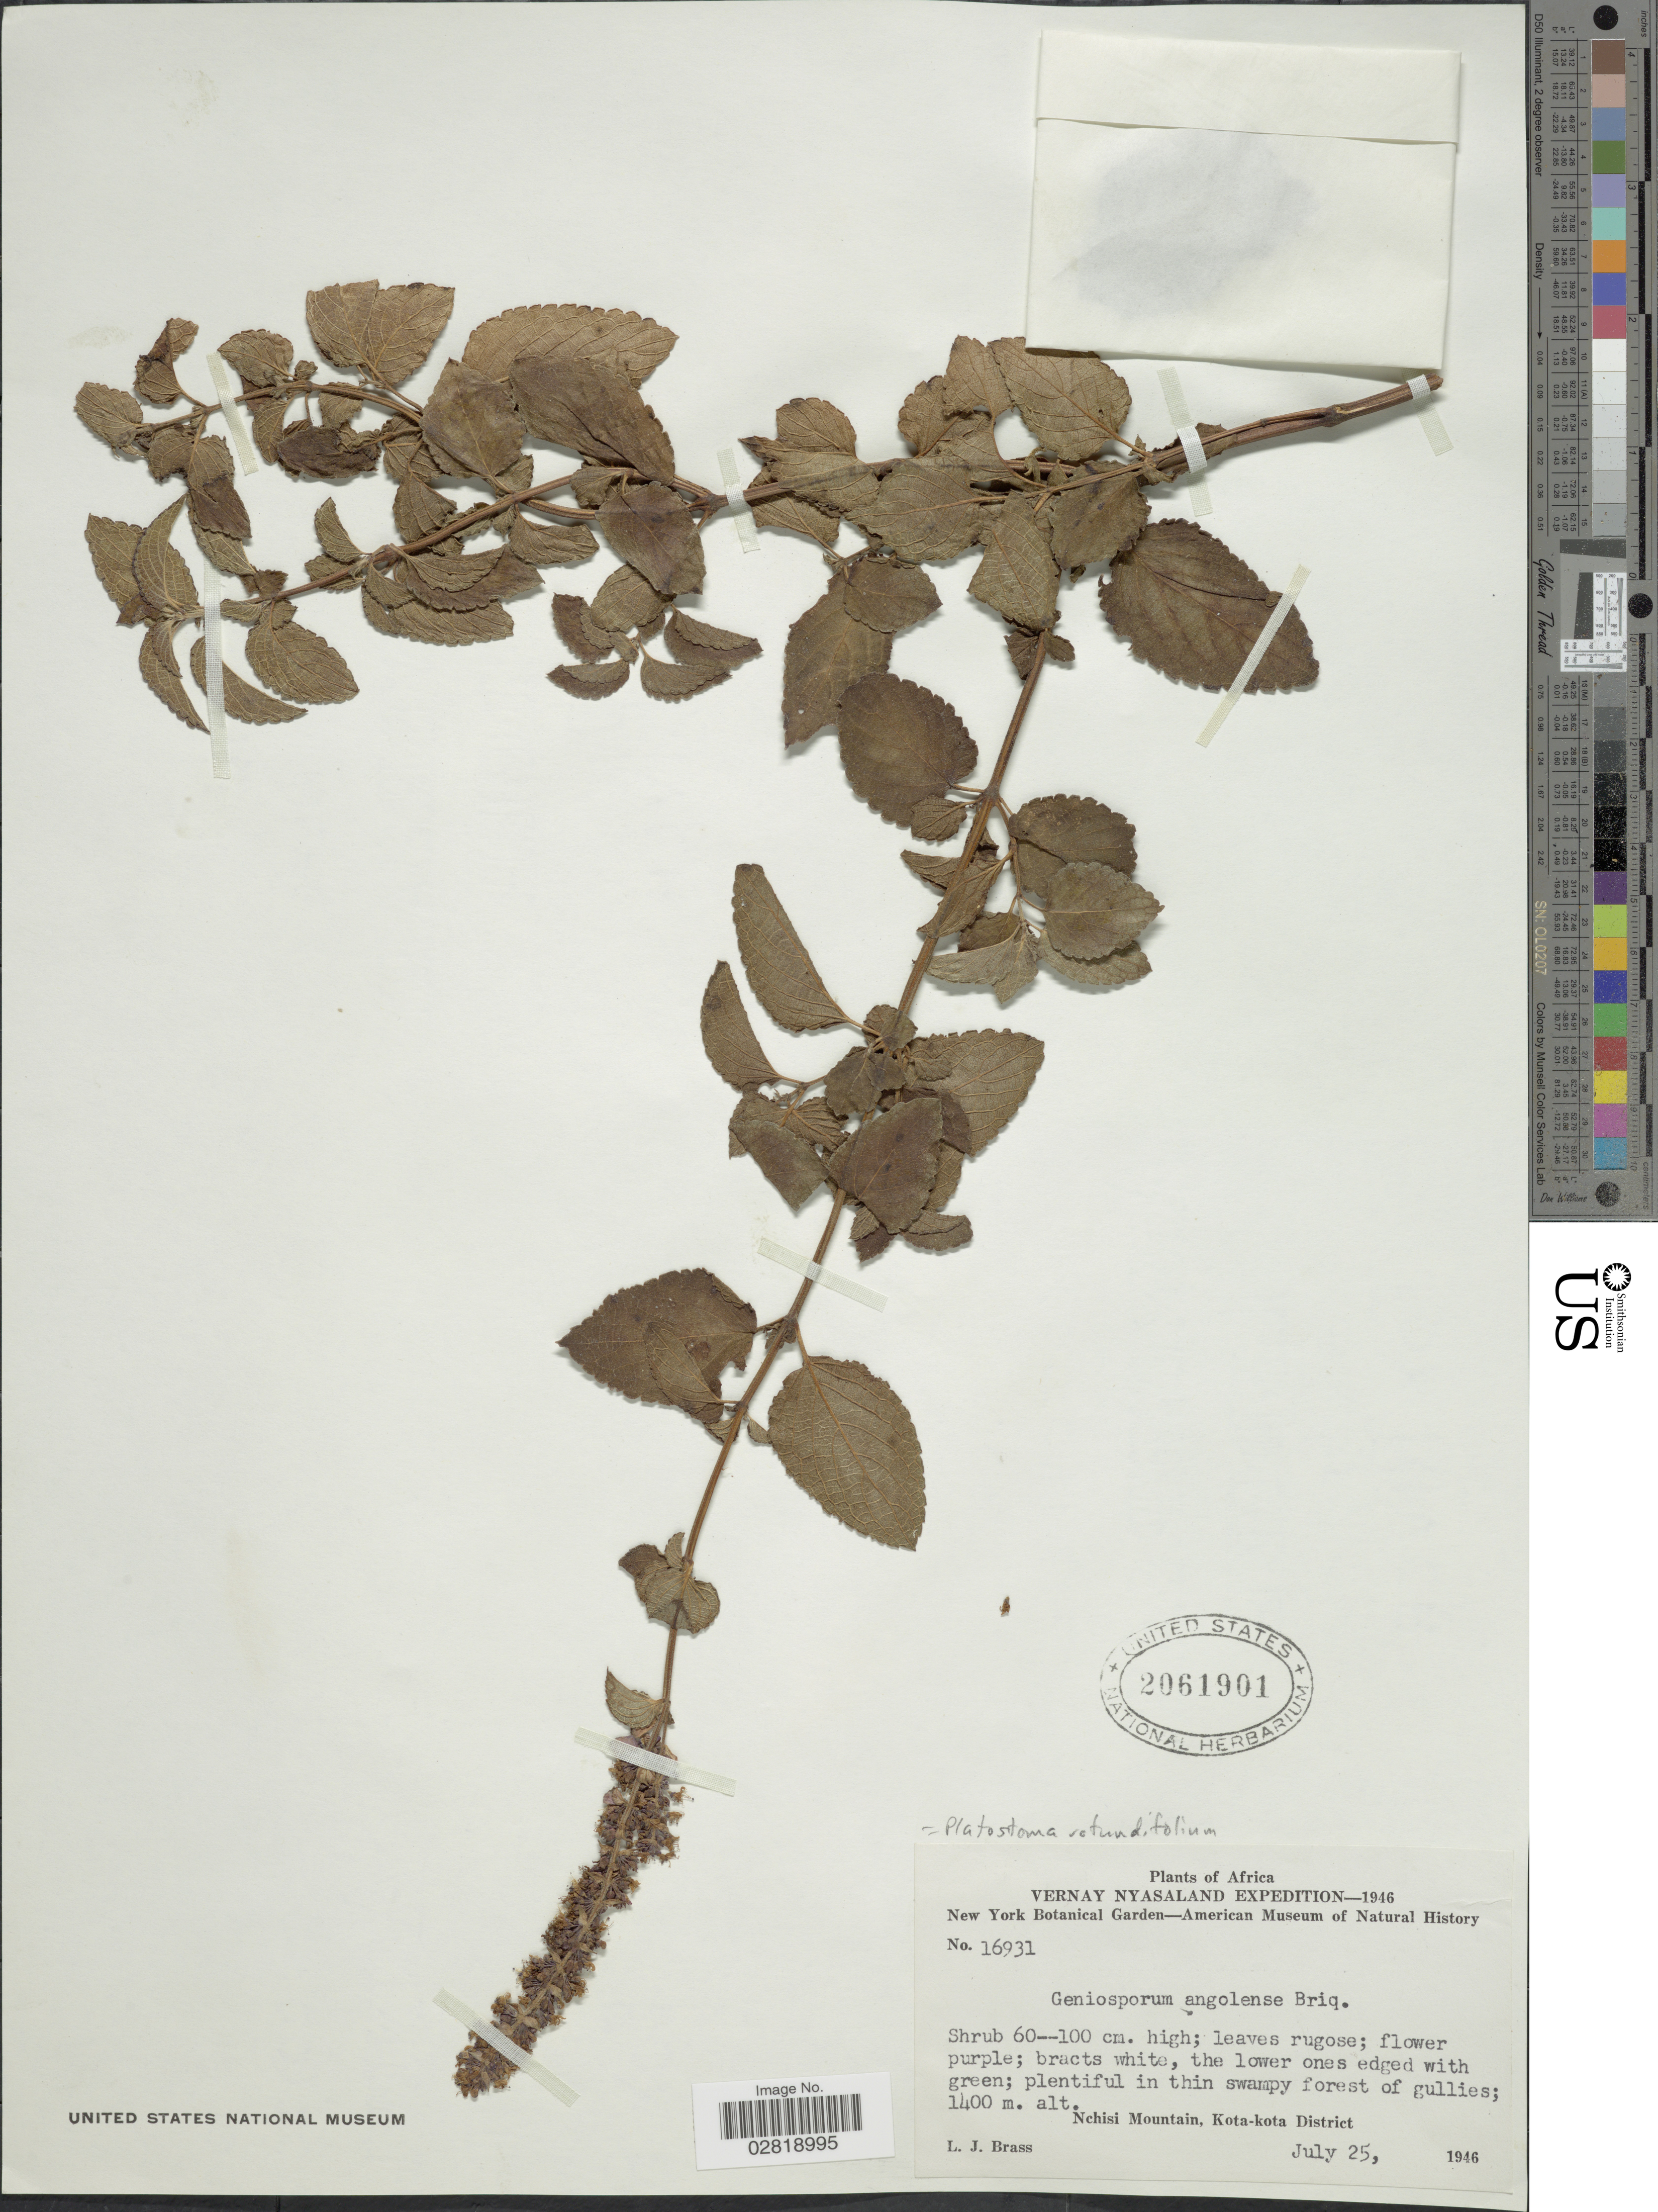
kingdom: Plantae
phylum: Tracheophyta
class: Magnoliopsida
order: Lamiales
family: Lamiaceae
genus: Platostoma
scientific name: Platostoma rotundifolium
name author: (Briq.) A.J. Paton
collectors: L. J. Brass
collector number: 16931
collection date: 1946-07-25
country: Malawi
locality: Vernay Nyasaland. Nchisi Mountain, Kota-kota District.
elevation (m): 1400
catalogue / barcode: US 2061901